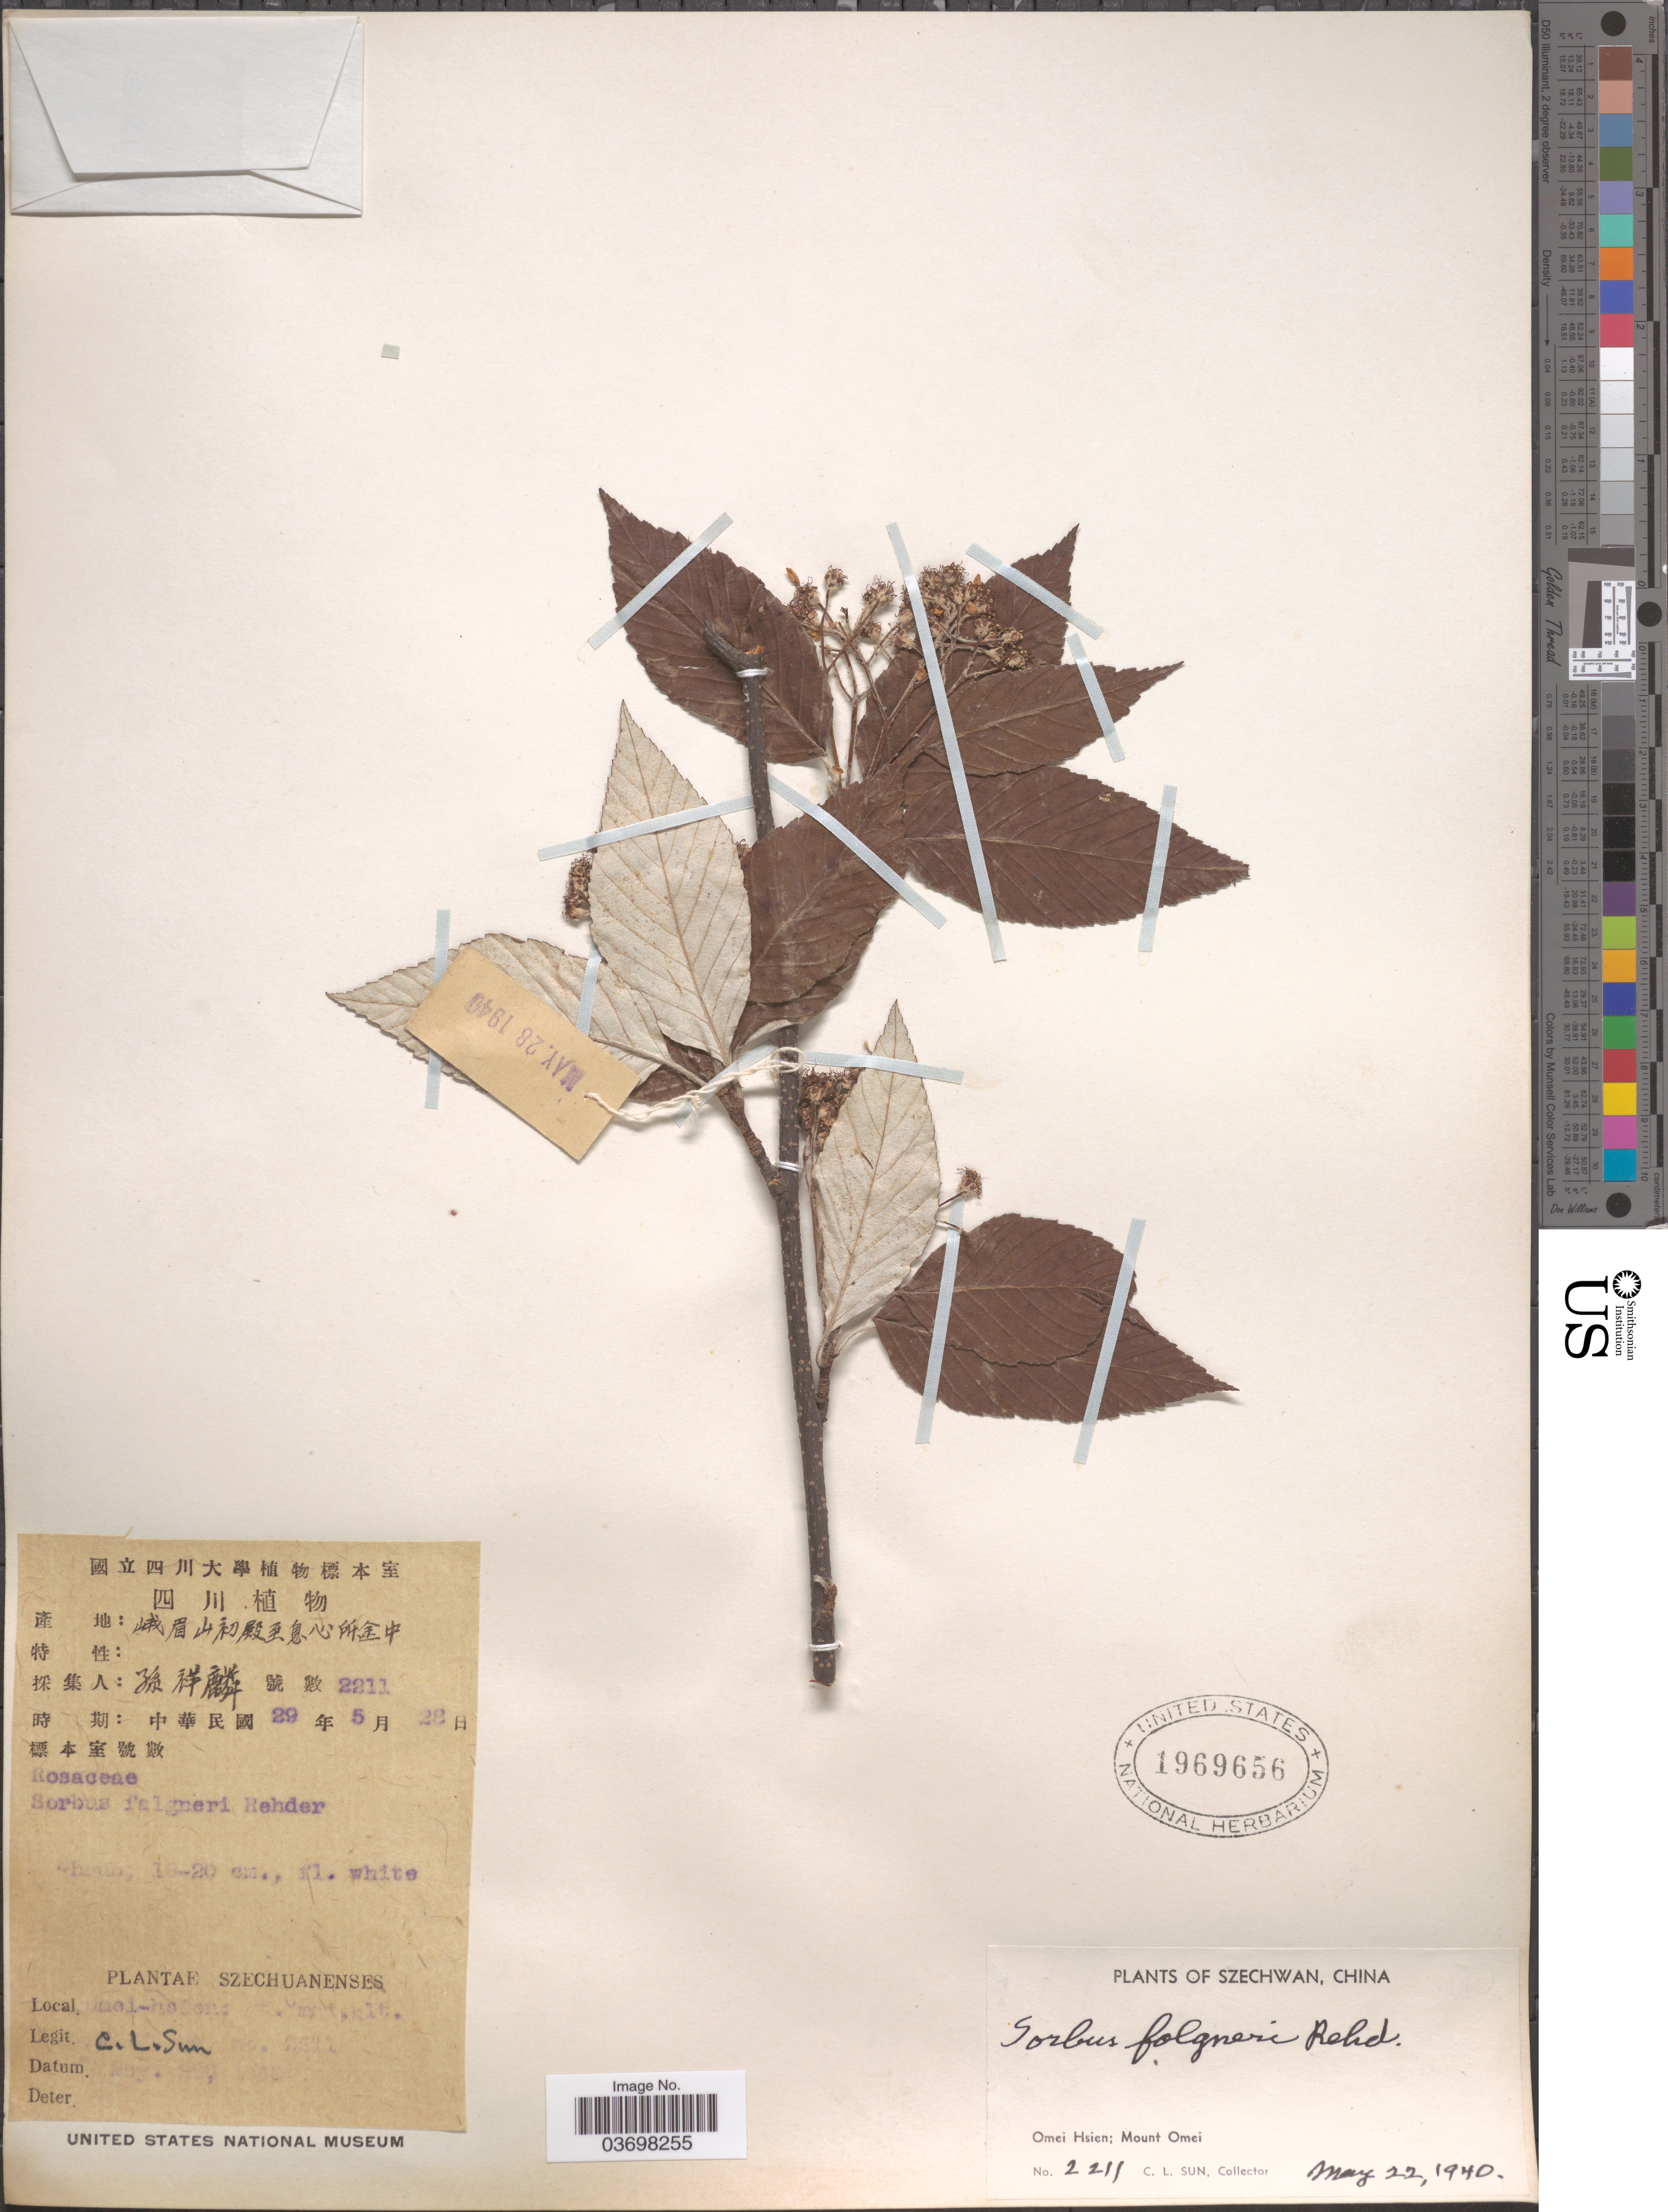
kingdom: Plantae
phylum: Tracheophyta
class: Magnoliopsida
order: Rosales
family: Rosaceae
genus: Sorbus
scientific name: Sorbus folgneri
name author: (C.K. Schneid.) Rehder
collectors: C. Sun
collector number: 2211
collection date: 1940-05-22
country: China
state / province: Sichuan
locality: Szechwan. Omei Hsien; Mount Omei.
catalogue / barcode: US 1969656